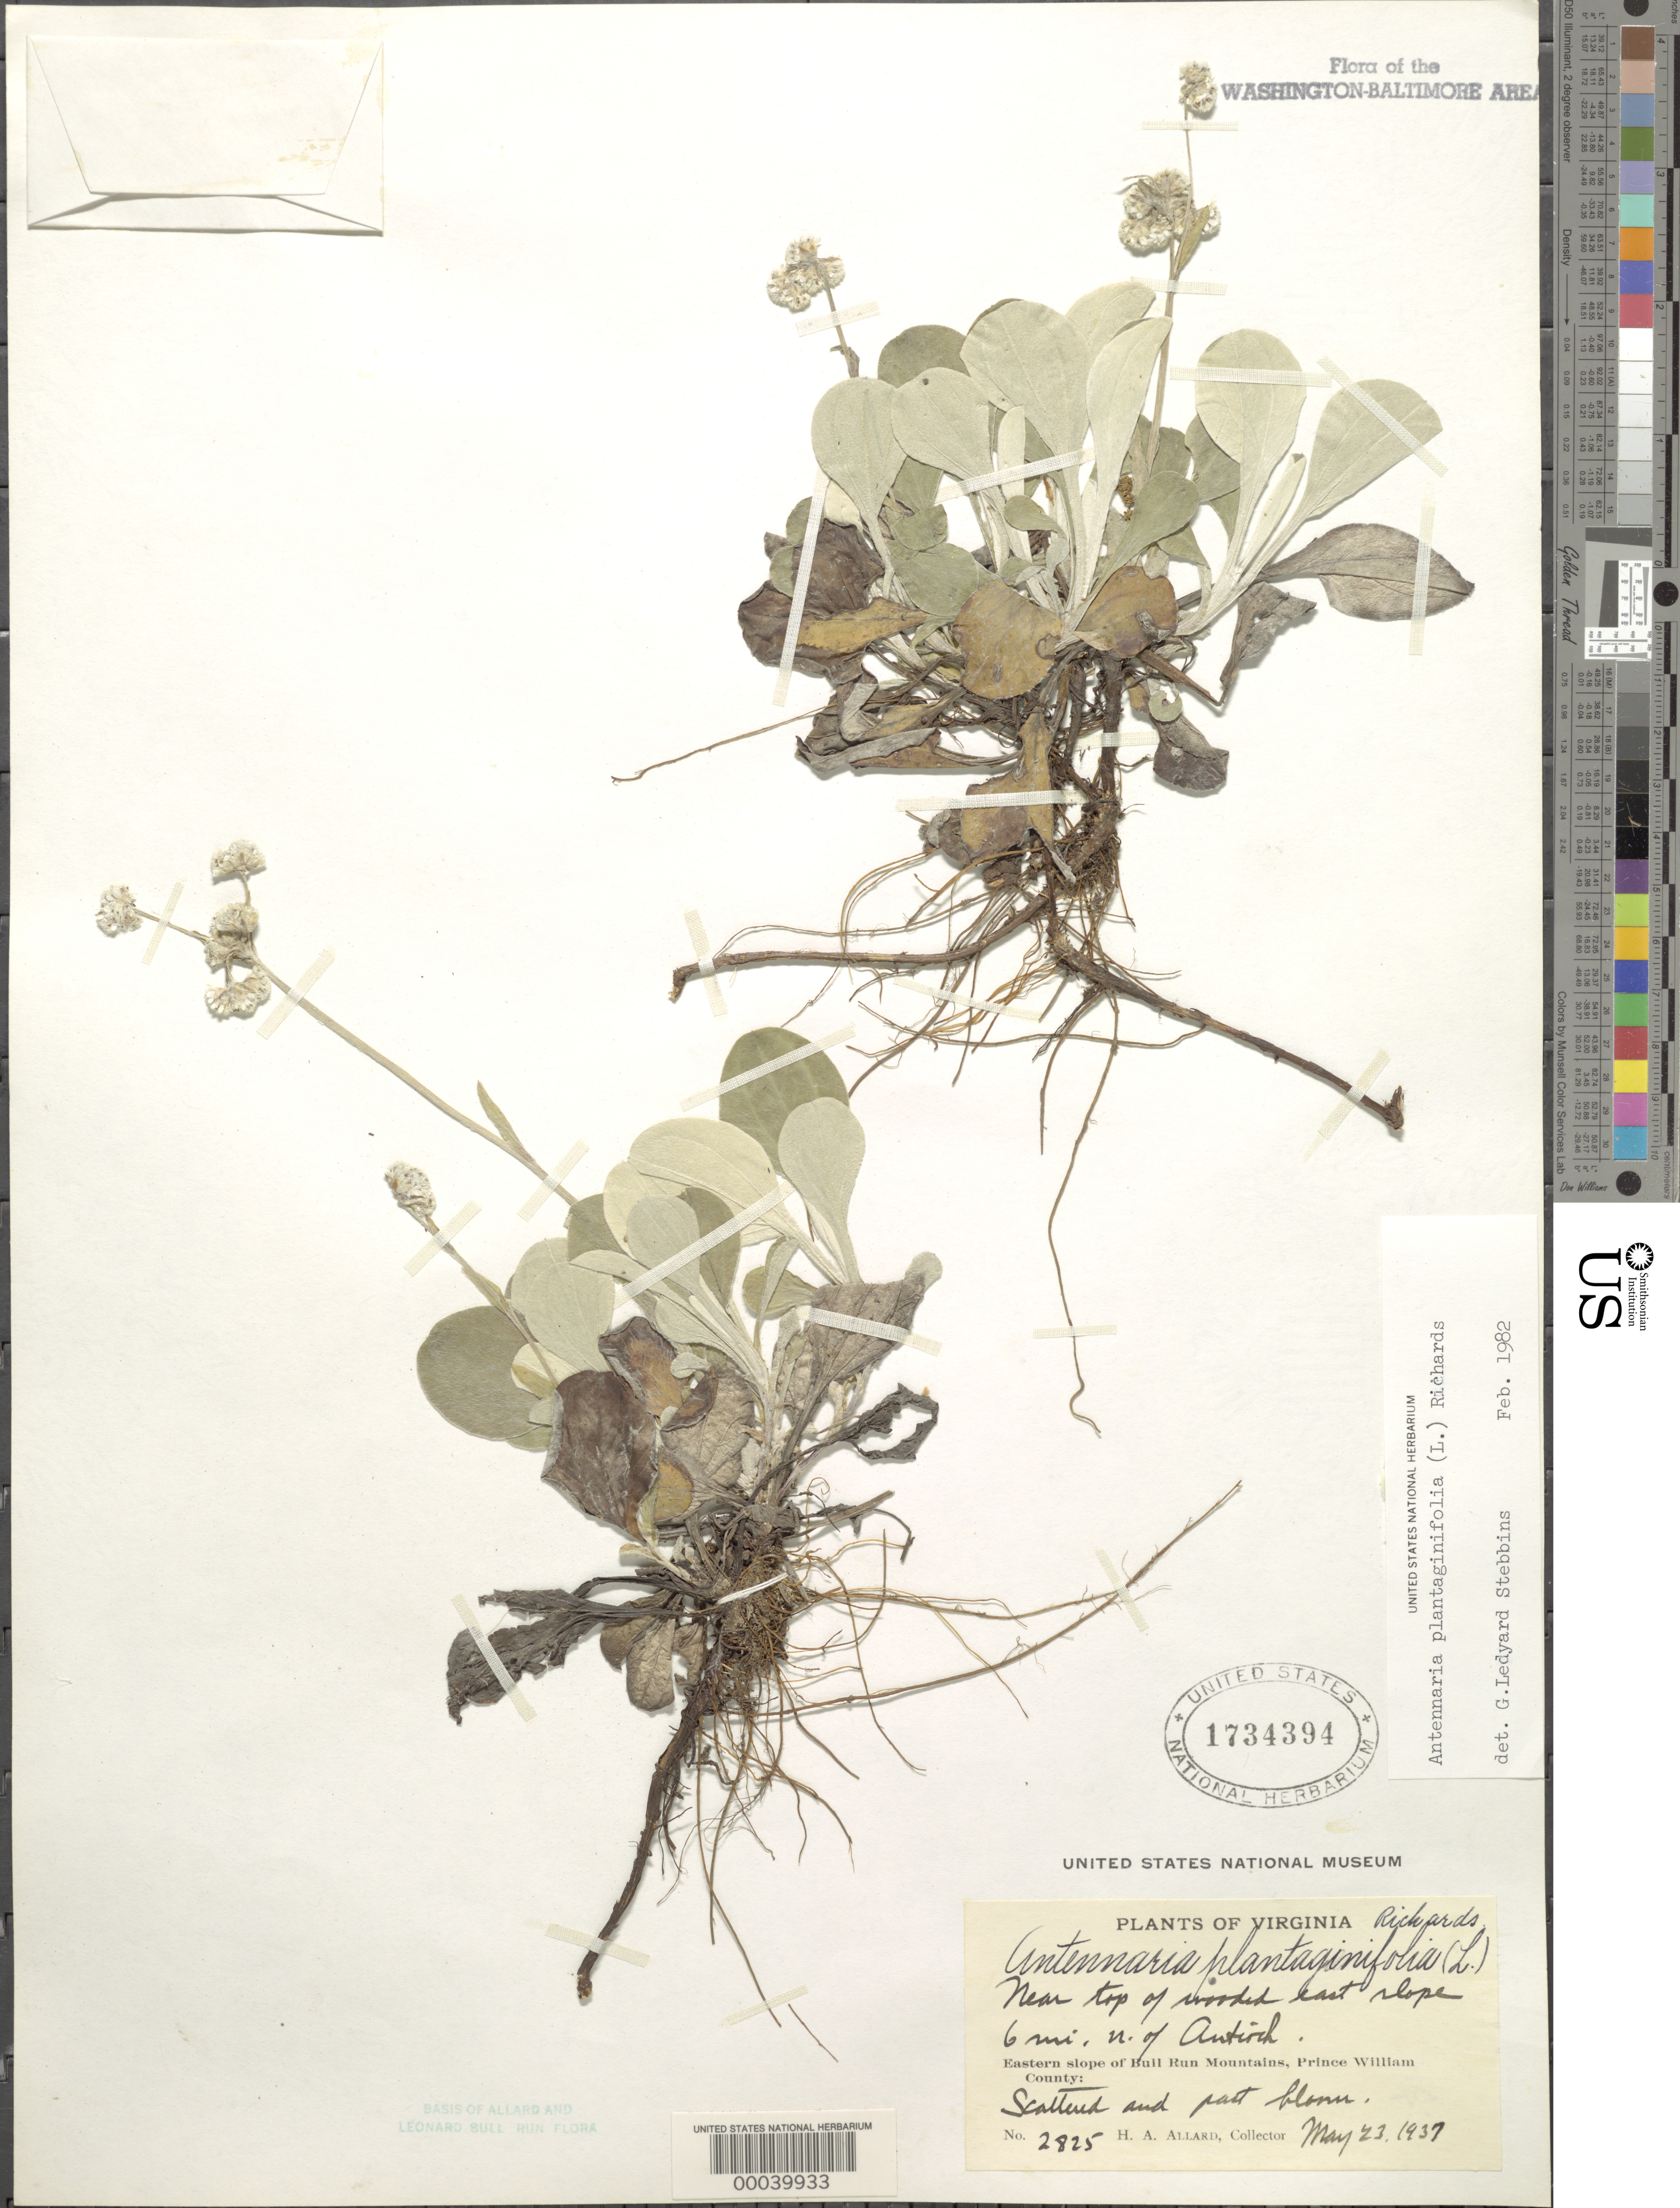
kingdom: Plantae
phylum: Tracheophyta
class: Magnoliopsida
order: Asterales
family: Asteraceae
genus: Antennaria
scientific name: Antennaria plantaginifolia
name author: (L.) Richardson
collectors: H. A. Allard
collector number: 2825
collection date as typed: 23 May 1937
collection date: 1937-05-23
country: United States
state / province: Virginia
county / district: Prince William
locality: North of Antioch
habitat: Wooded slope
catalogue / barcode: US 1734394